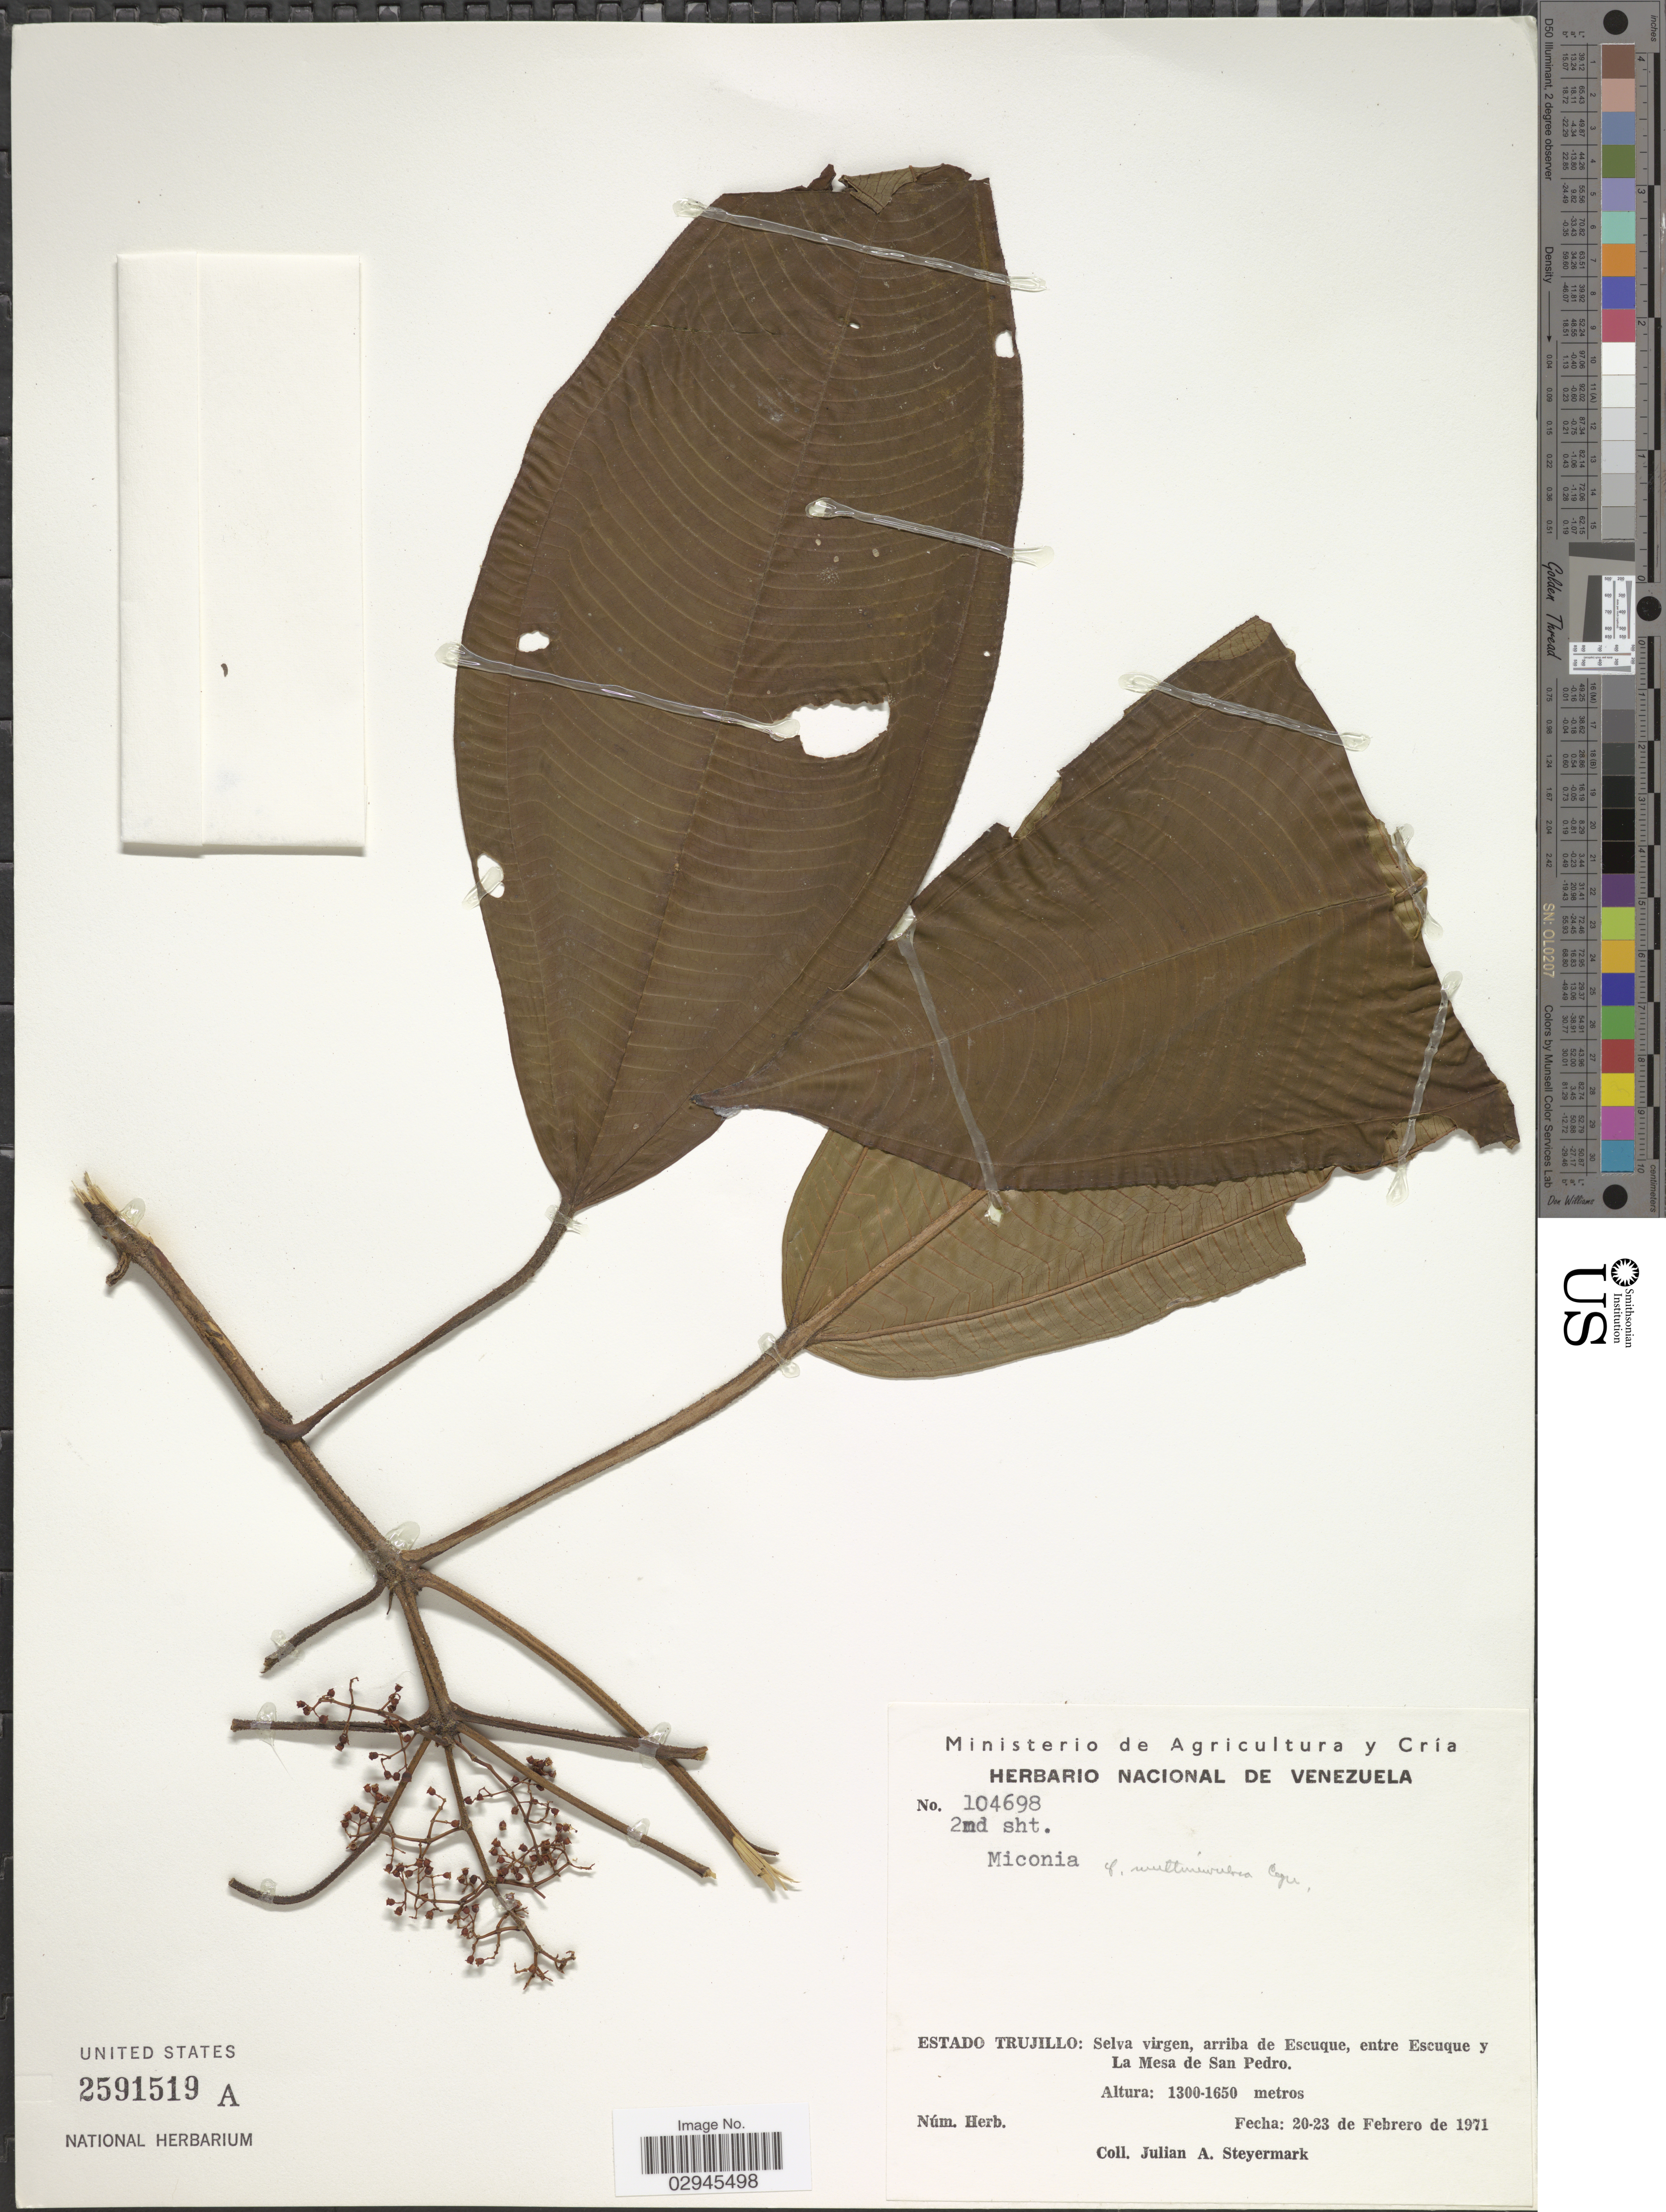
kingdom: Plantae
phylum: Tracheophyta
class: Magnoliopsida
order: Myrtales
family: Melastomataceae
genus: Miconia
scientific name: Miconia sp.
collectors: J. Steyermark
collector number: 104698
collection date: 1971-02-20/1971-02-23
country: Venezuela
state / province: Trujillo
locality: Selva virgen, arriba de Escuque, entre Escuque y La Mesa de San Pedro.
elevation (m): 1300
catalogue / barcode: US 2591519A